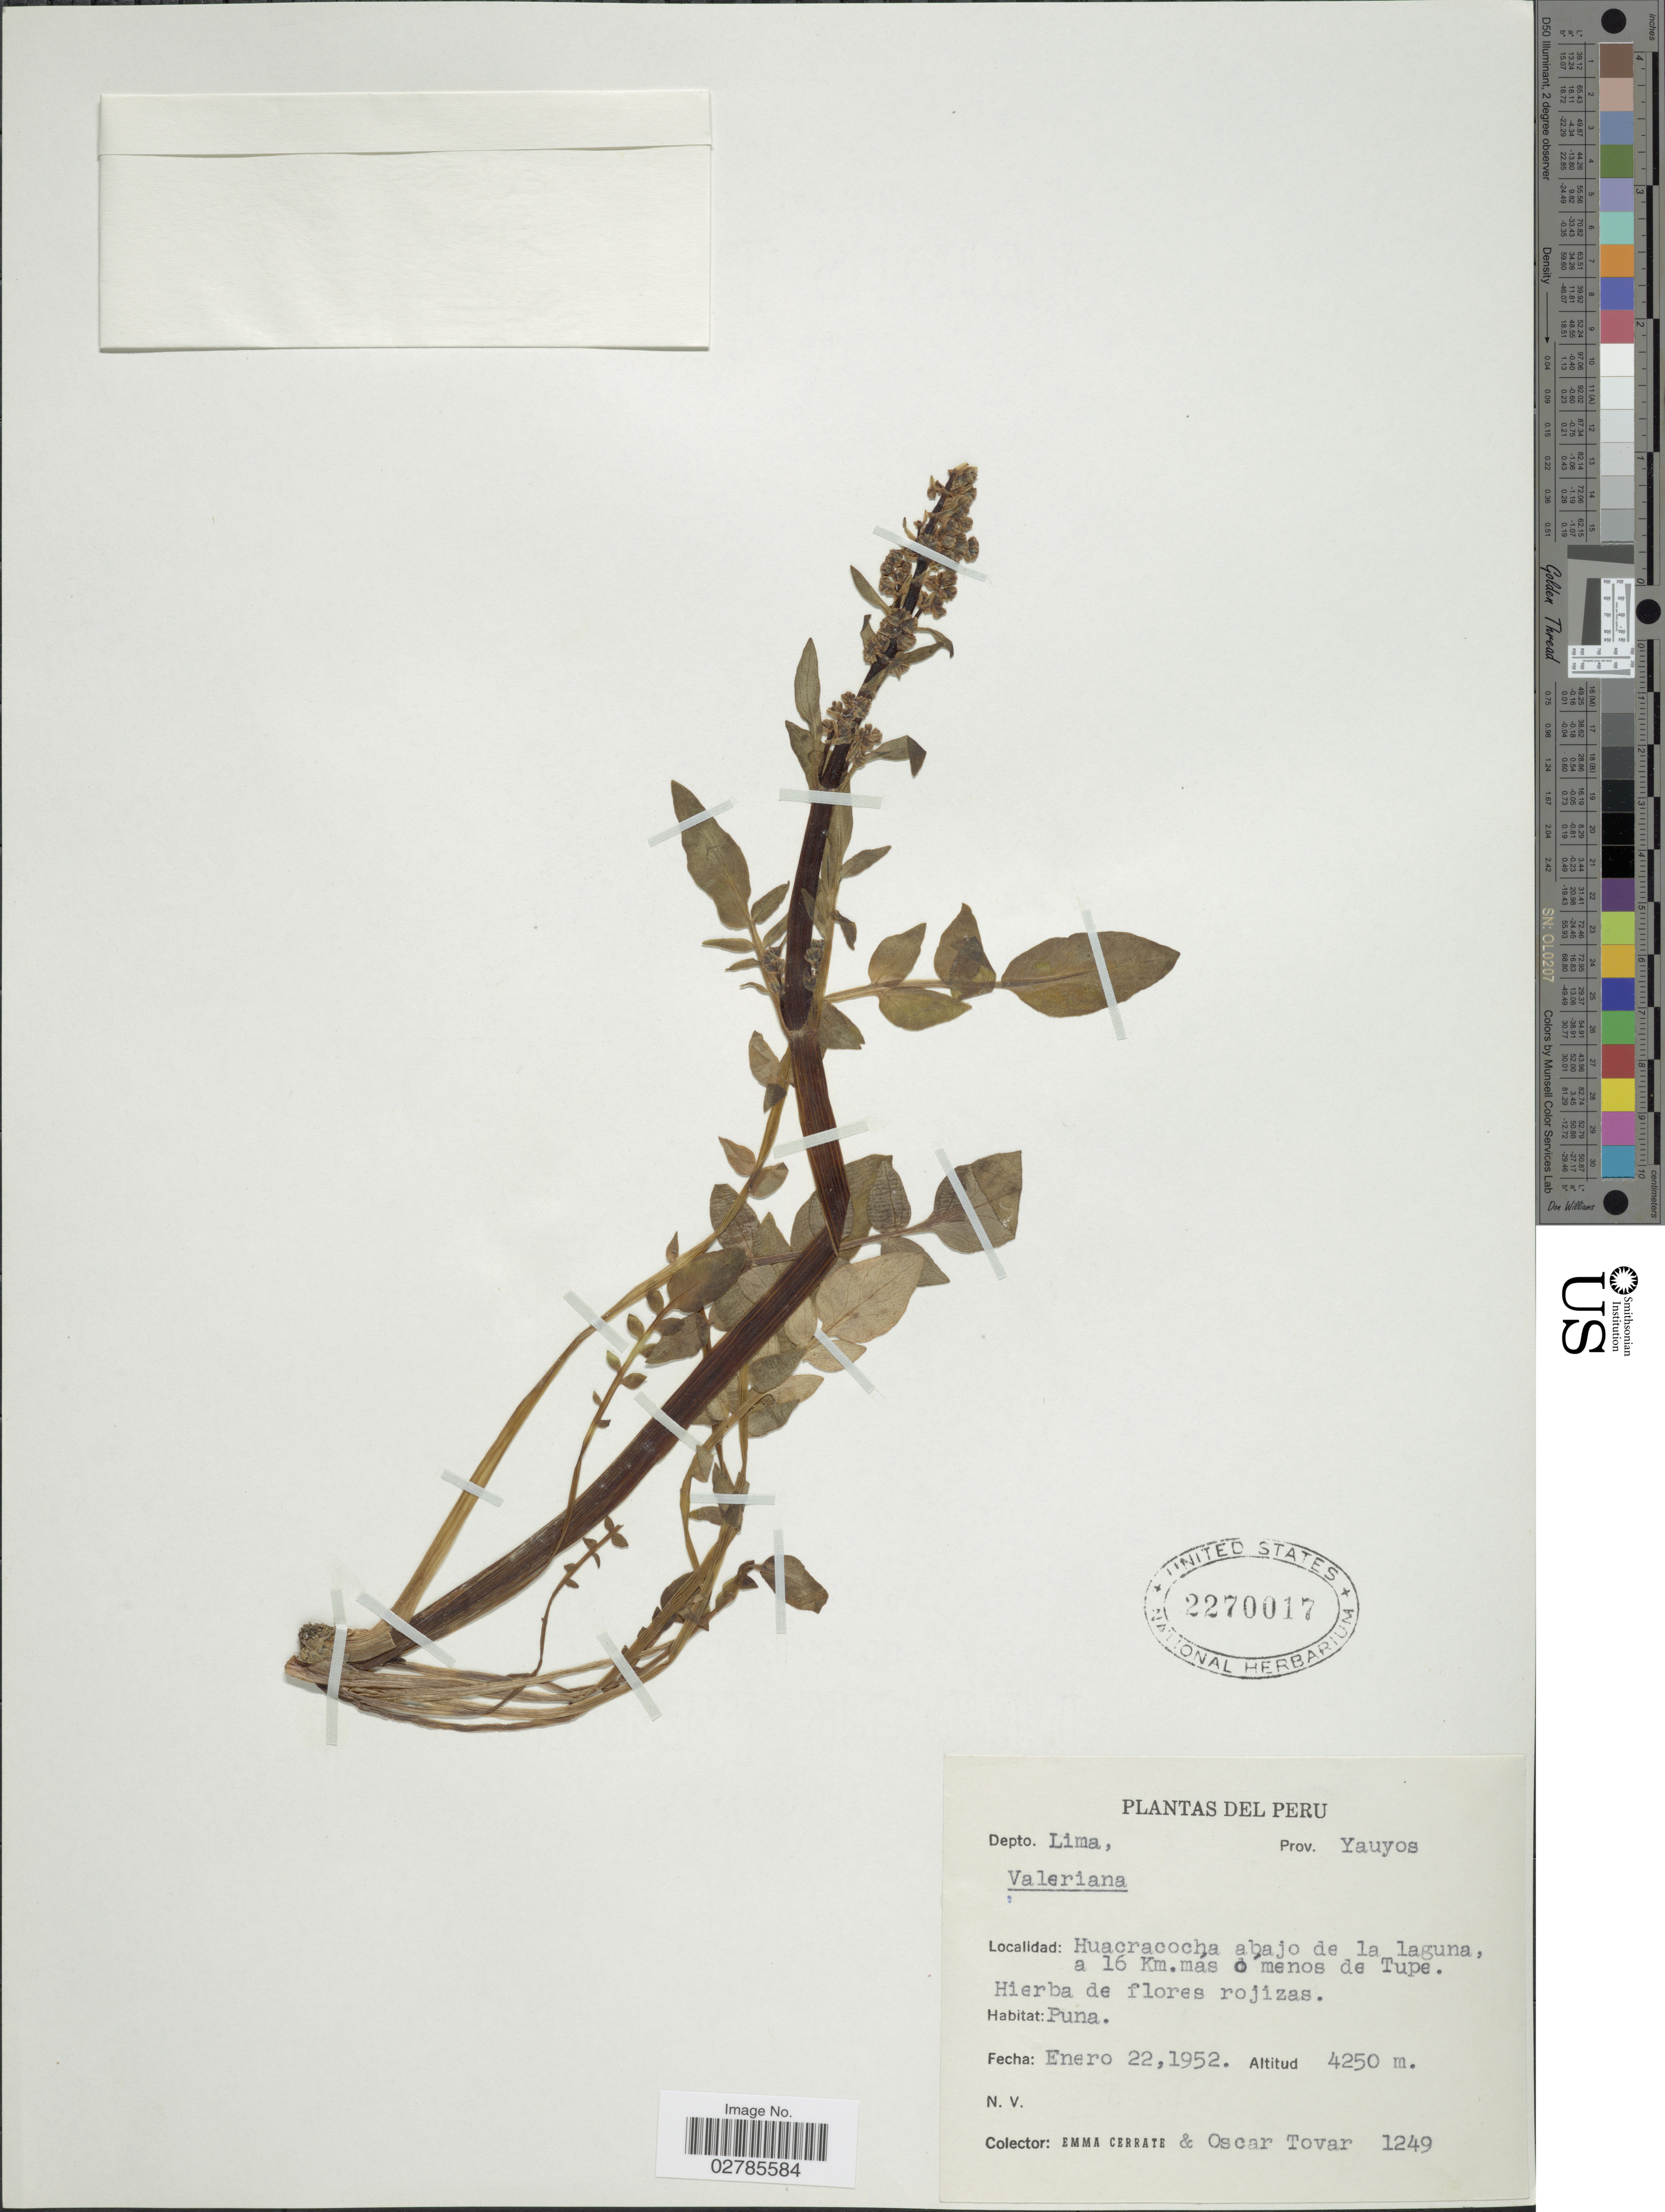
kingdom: Plantae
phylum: Tracheophyta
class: Magnoliopsida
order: Dipsacales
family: Caprifoliaceae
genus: Valeriana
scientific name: Valeriana sp.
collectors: E. Cerrate & Ó. Tovar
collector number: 1249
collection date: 1952-01-22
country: Peru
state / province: Lima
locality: Dept. Lima, Prov. Yauyos, Huacracocha abajo de la laguna, a 16 Km. mas o menos de Tupe, Puna.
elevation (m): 4250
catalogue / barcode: US 2270017